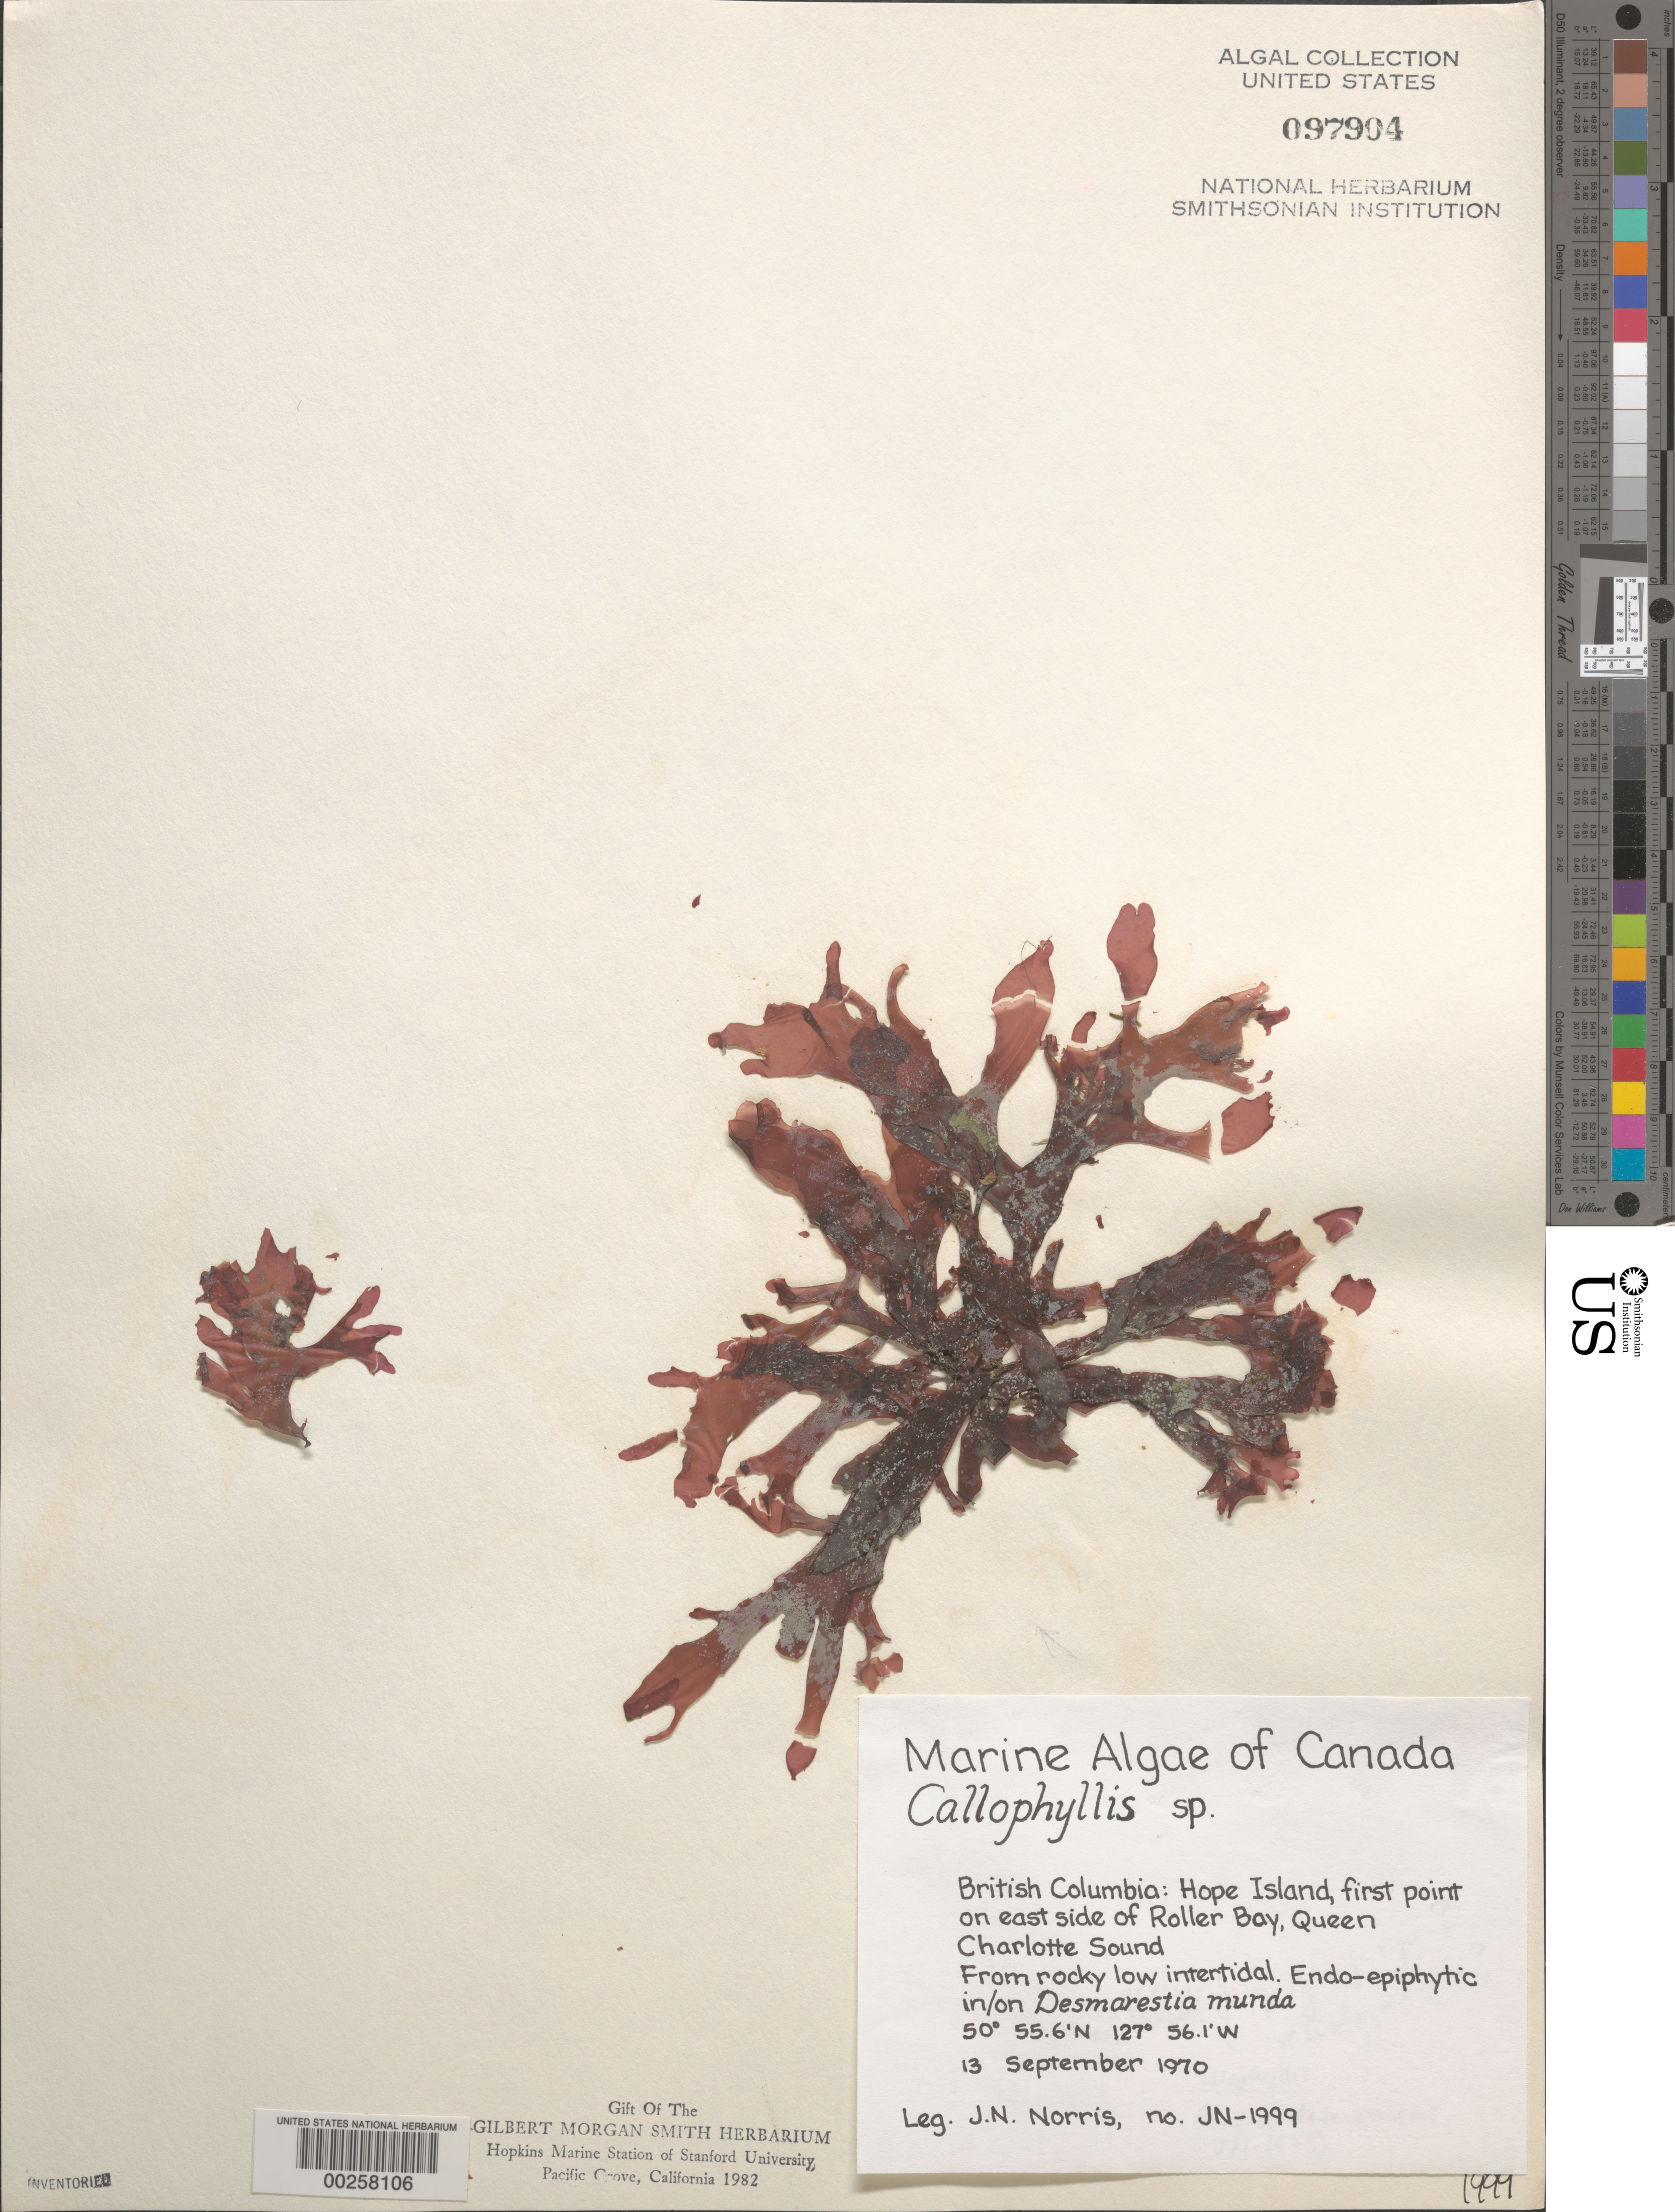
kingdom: Plantae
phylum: Rhodophyta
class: Florideophyceae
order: Gigartinales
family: Kallymeniaceae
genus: Callophyllis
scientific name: Callophyllis sp.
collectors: J. N. Norris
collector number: JN-1999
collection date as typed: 13 Sep 1970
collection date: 1970-09-13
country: Canada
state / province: British Columbia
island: Hope Island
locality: Roller Bay, Queen Charlotte Sound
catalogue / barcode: US 97904